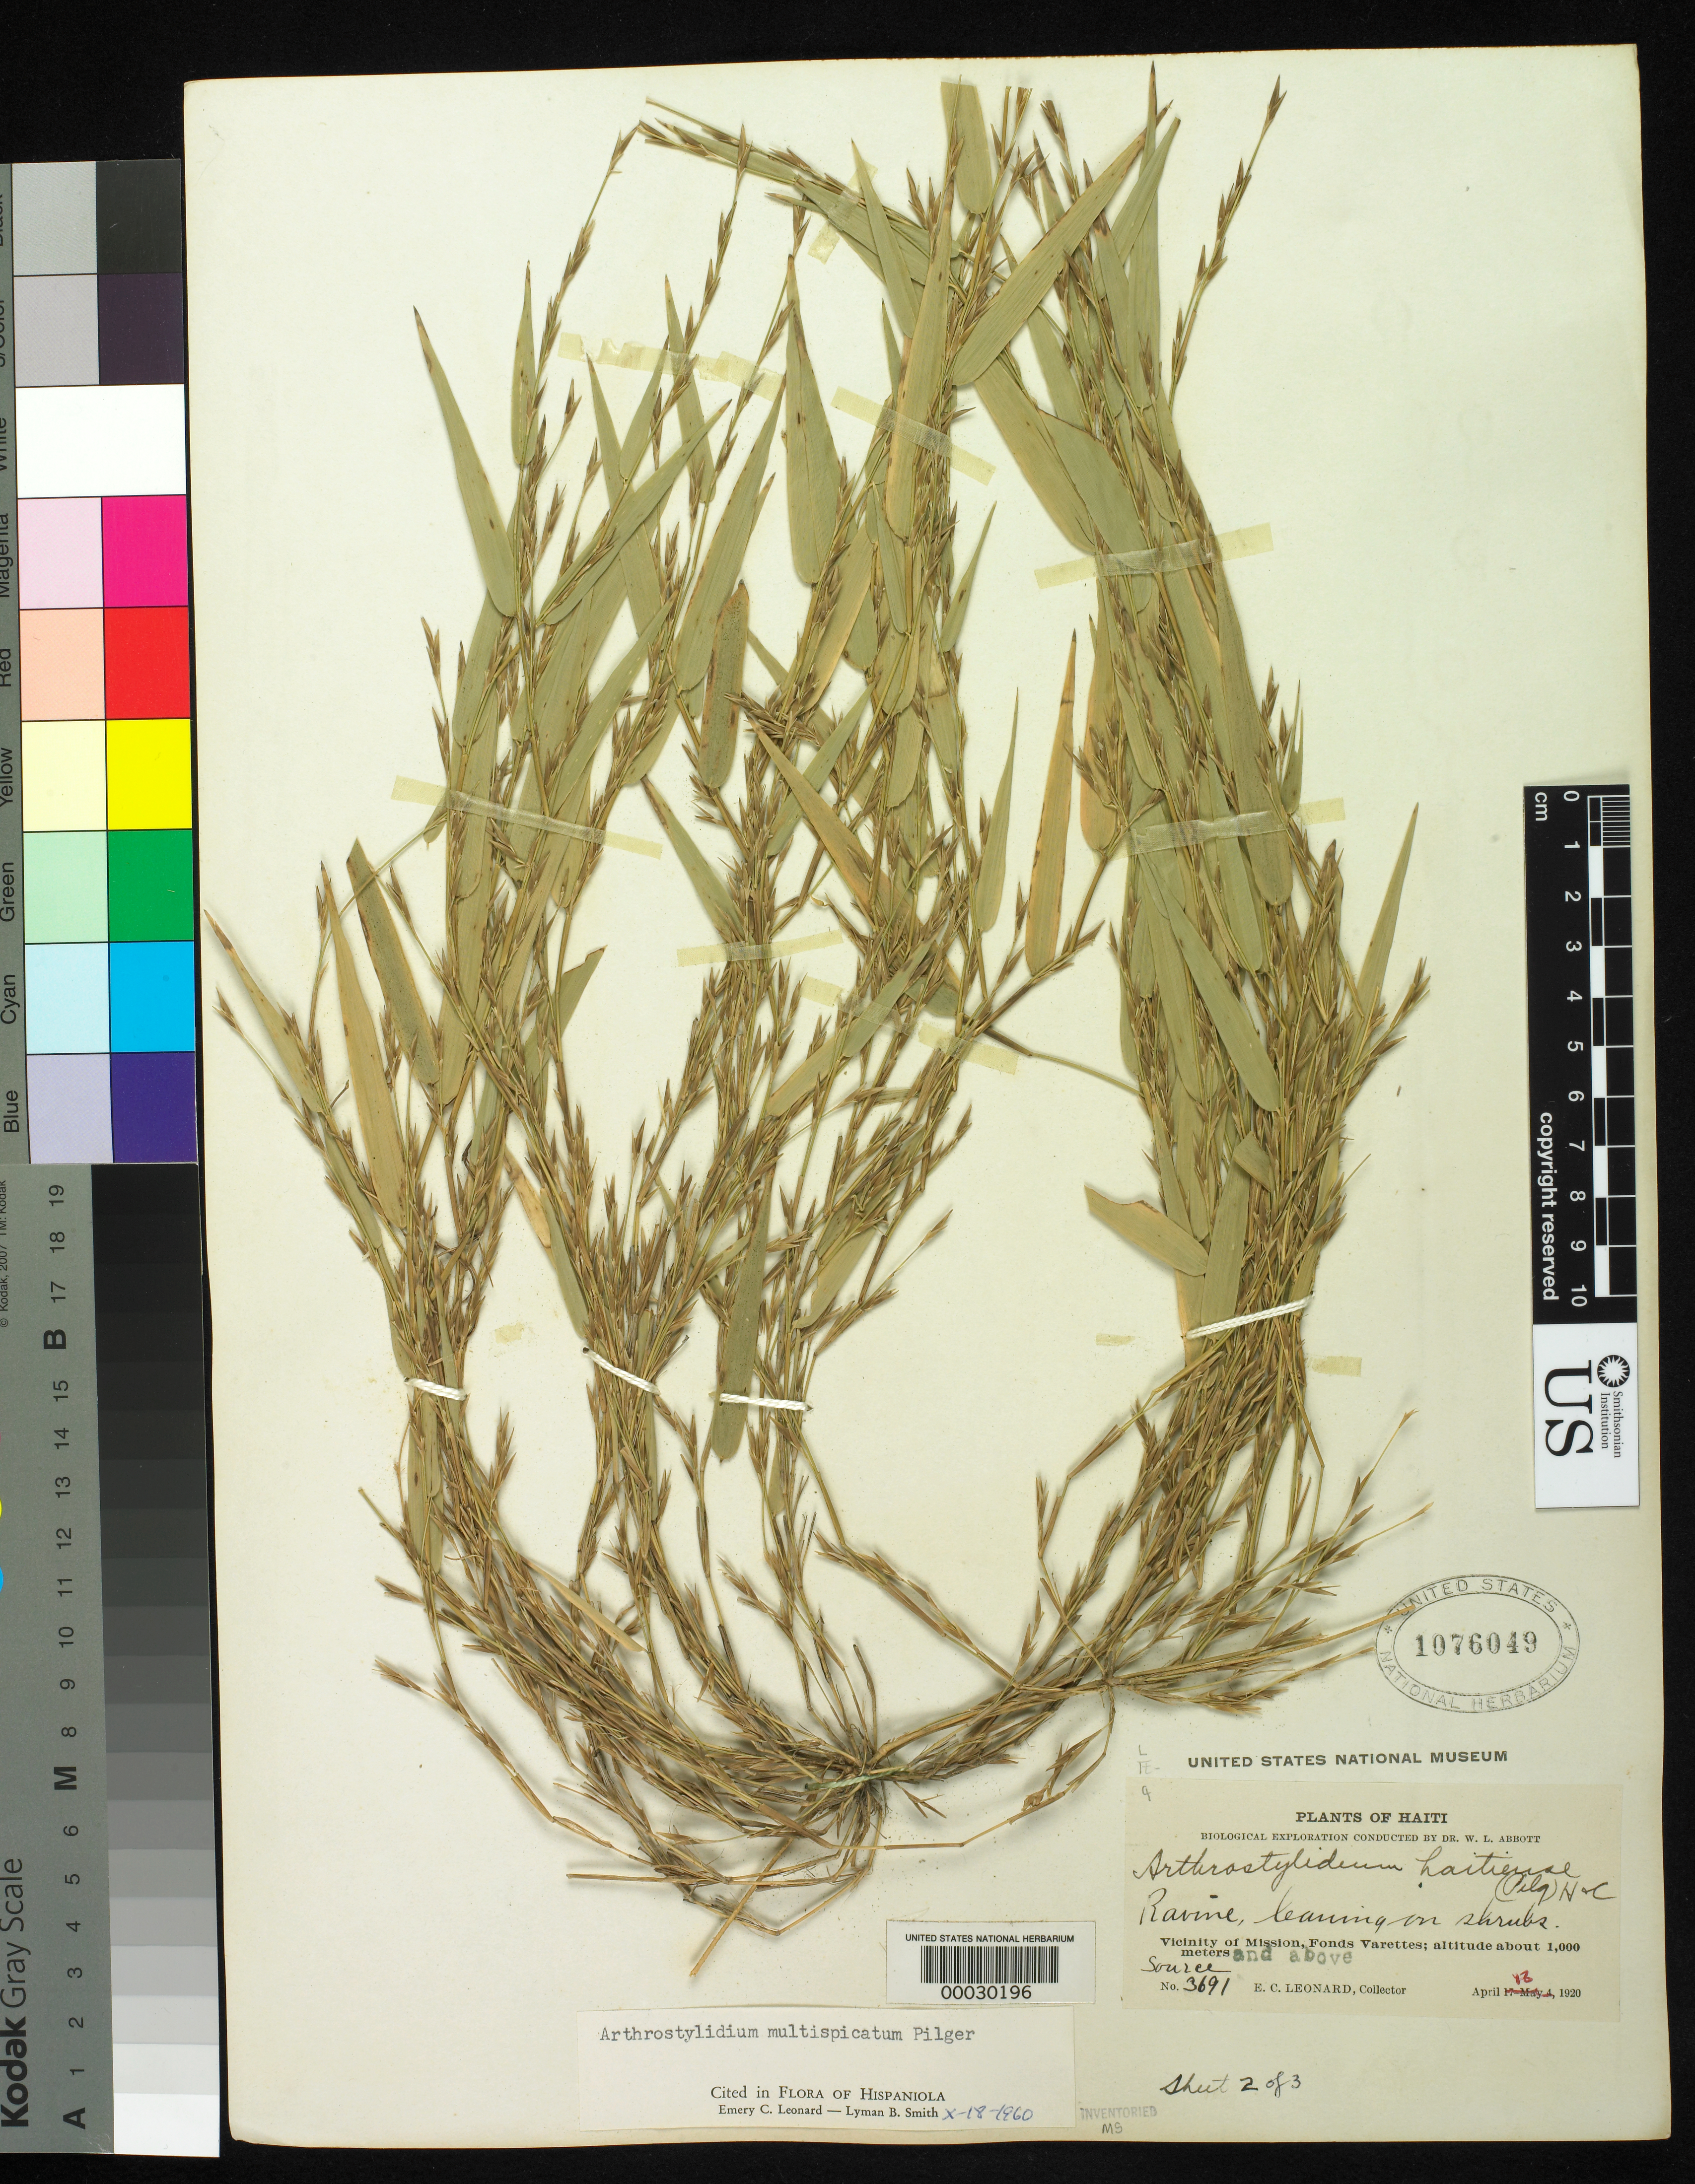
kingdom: Plantae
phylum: Tracheophyta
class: Liliopsida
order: Poales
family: Poaceae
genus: Arthrostylidium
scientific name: Arthrostylidium multispicatum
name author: Pilg. in Urb.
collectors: E. C. Leonard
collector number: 3691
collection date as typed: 18 Apr 1920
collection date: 1920-04-18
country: Haiti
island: Hispaniola Island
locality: Fonds varettes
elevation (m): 1000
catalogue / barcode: US 1076049